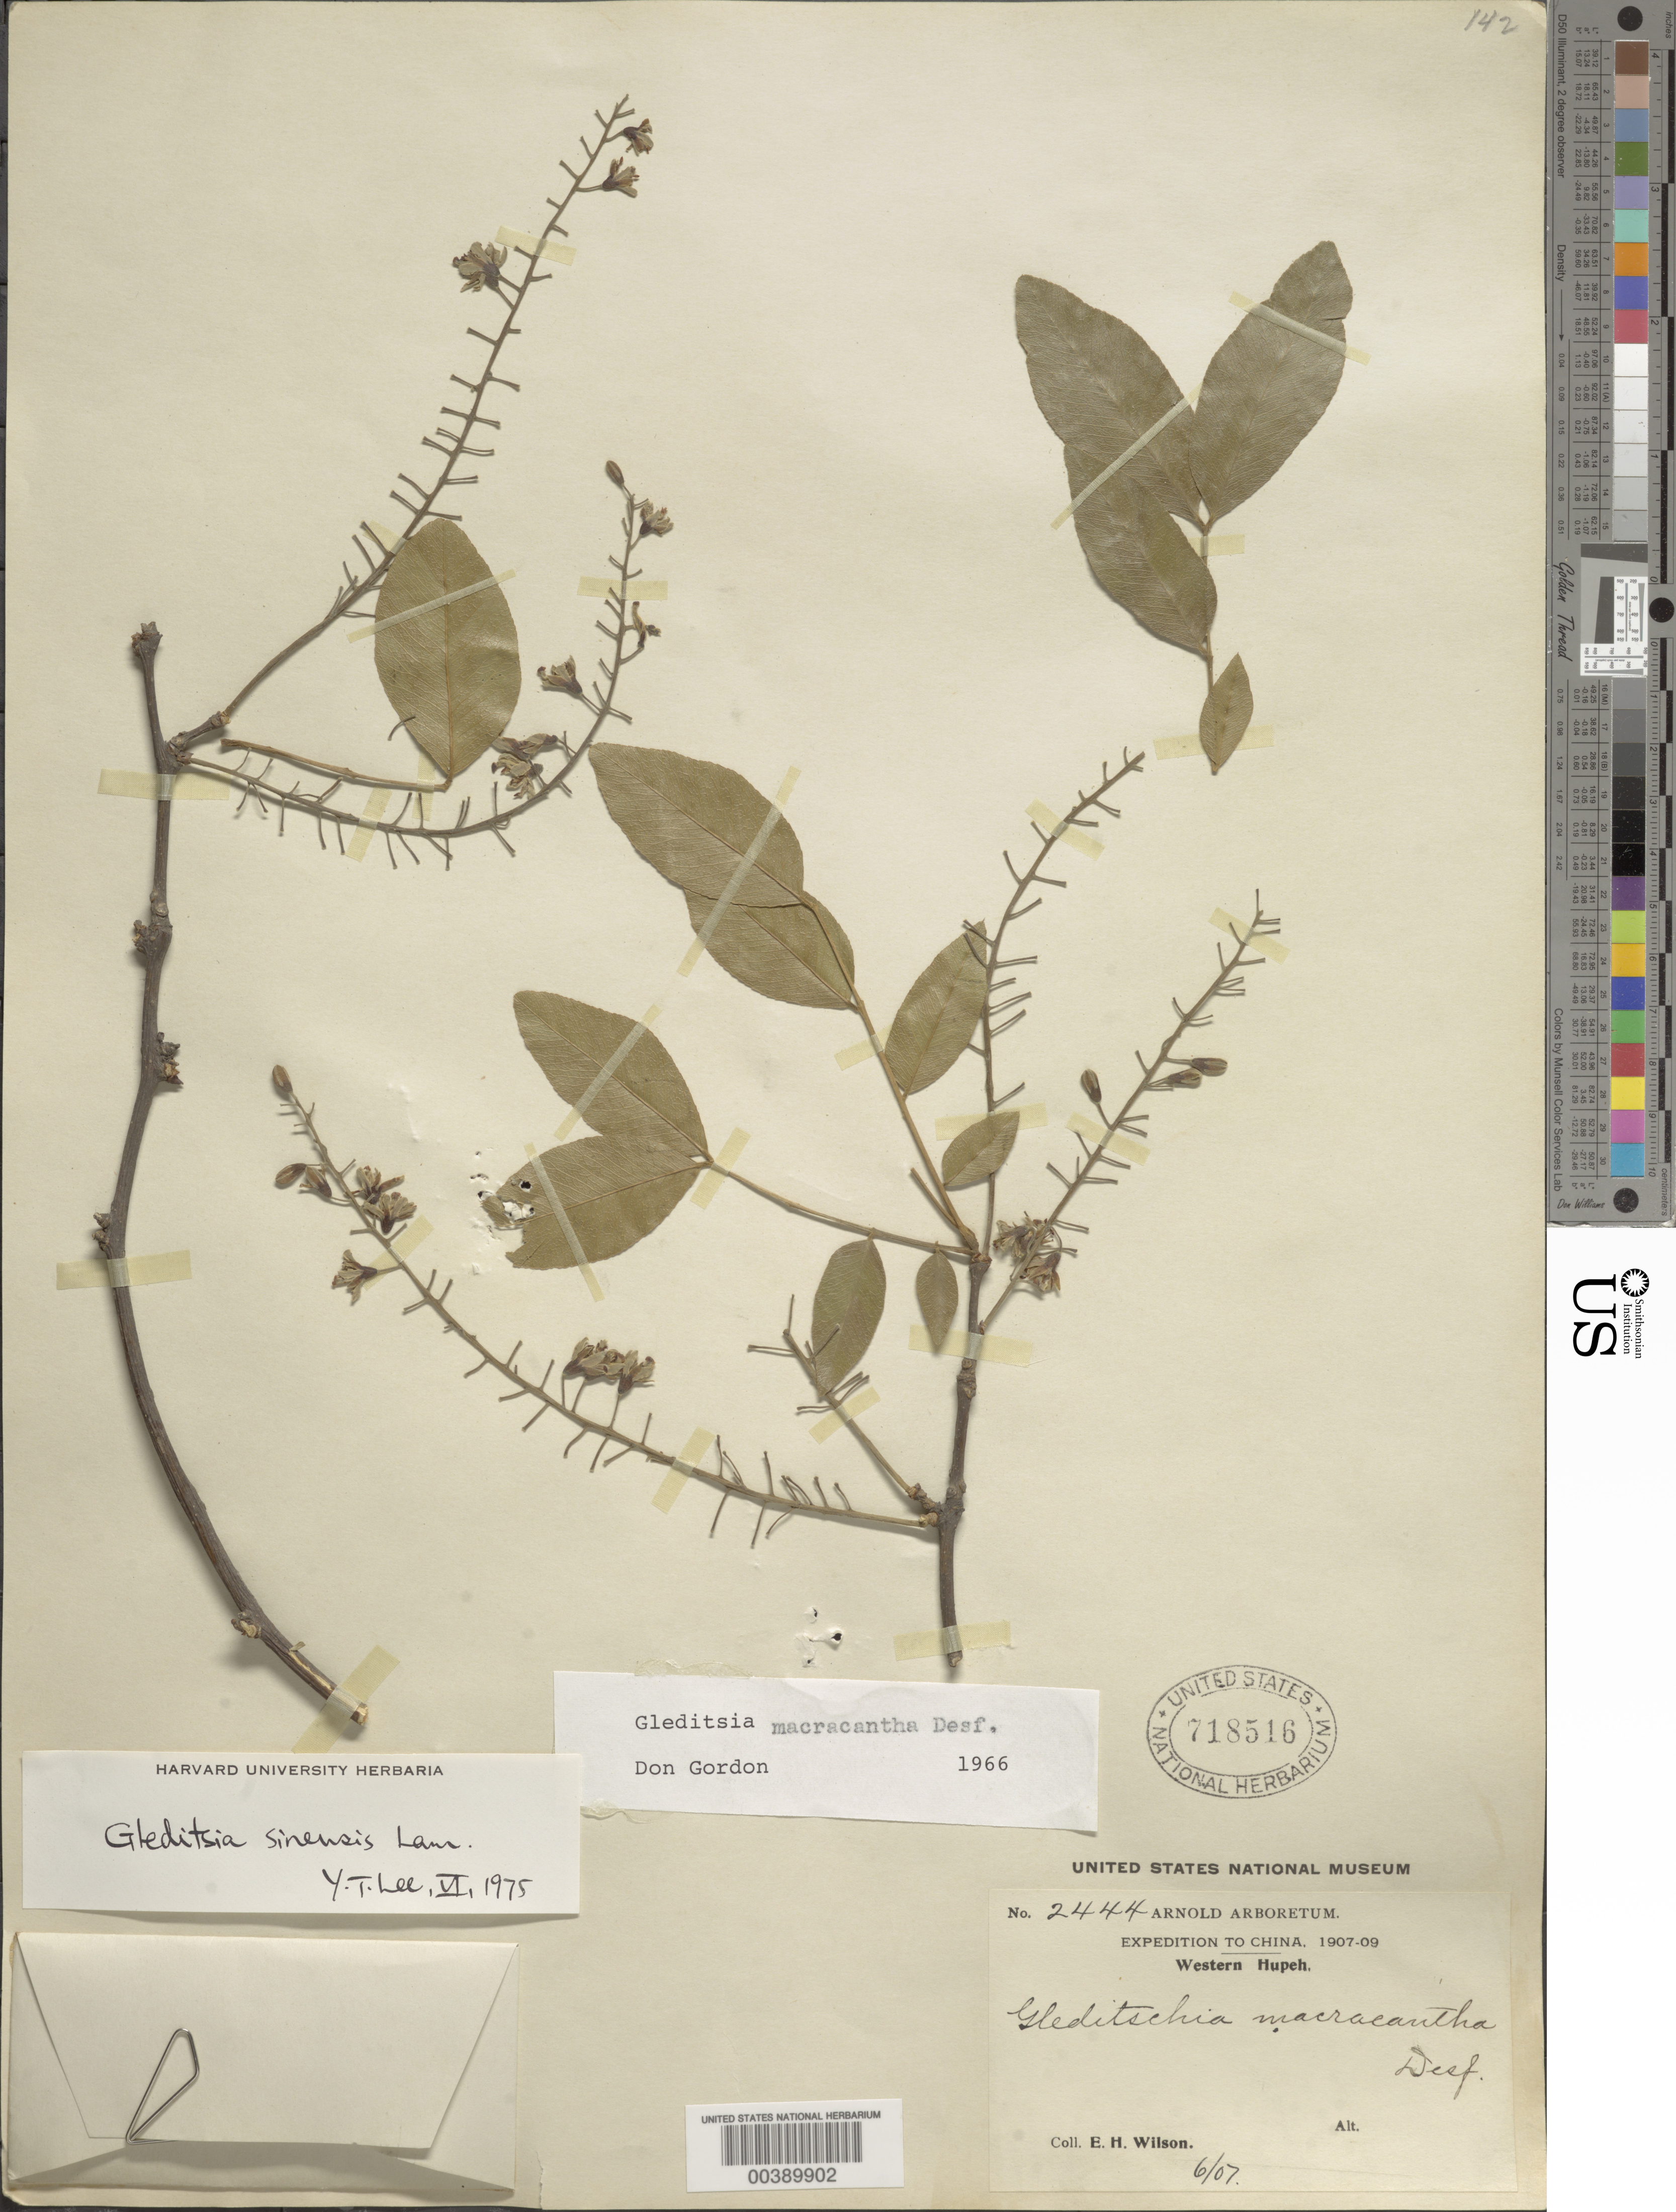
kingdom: Plantae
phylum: Tracheophyta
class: Magnoliopsida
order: Fabales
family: Fabaceae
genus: Gleditsia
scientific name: Gleditsia sinensis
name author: Lam.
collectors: E. H. Wilson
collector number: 2444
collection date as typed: Jun 1907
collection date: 1907-06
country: China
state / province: Hubei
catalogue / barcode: US 718516